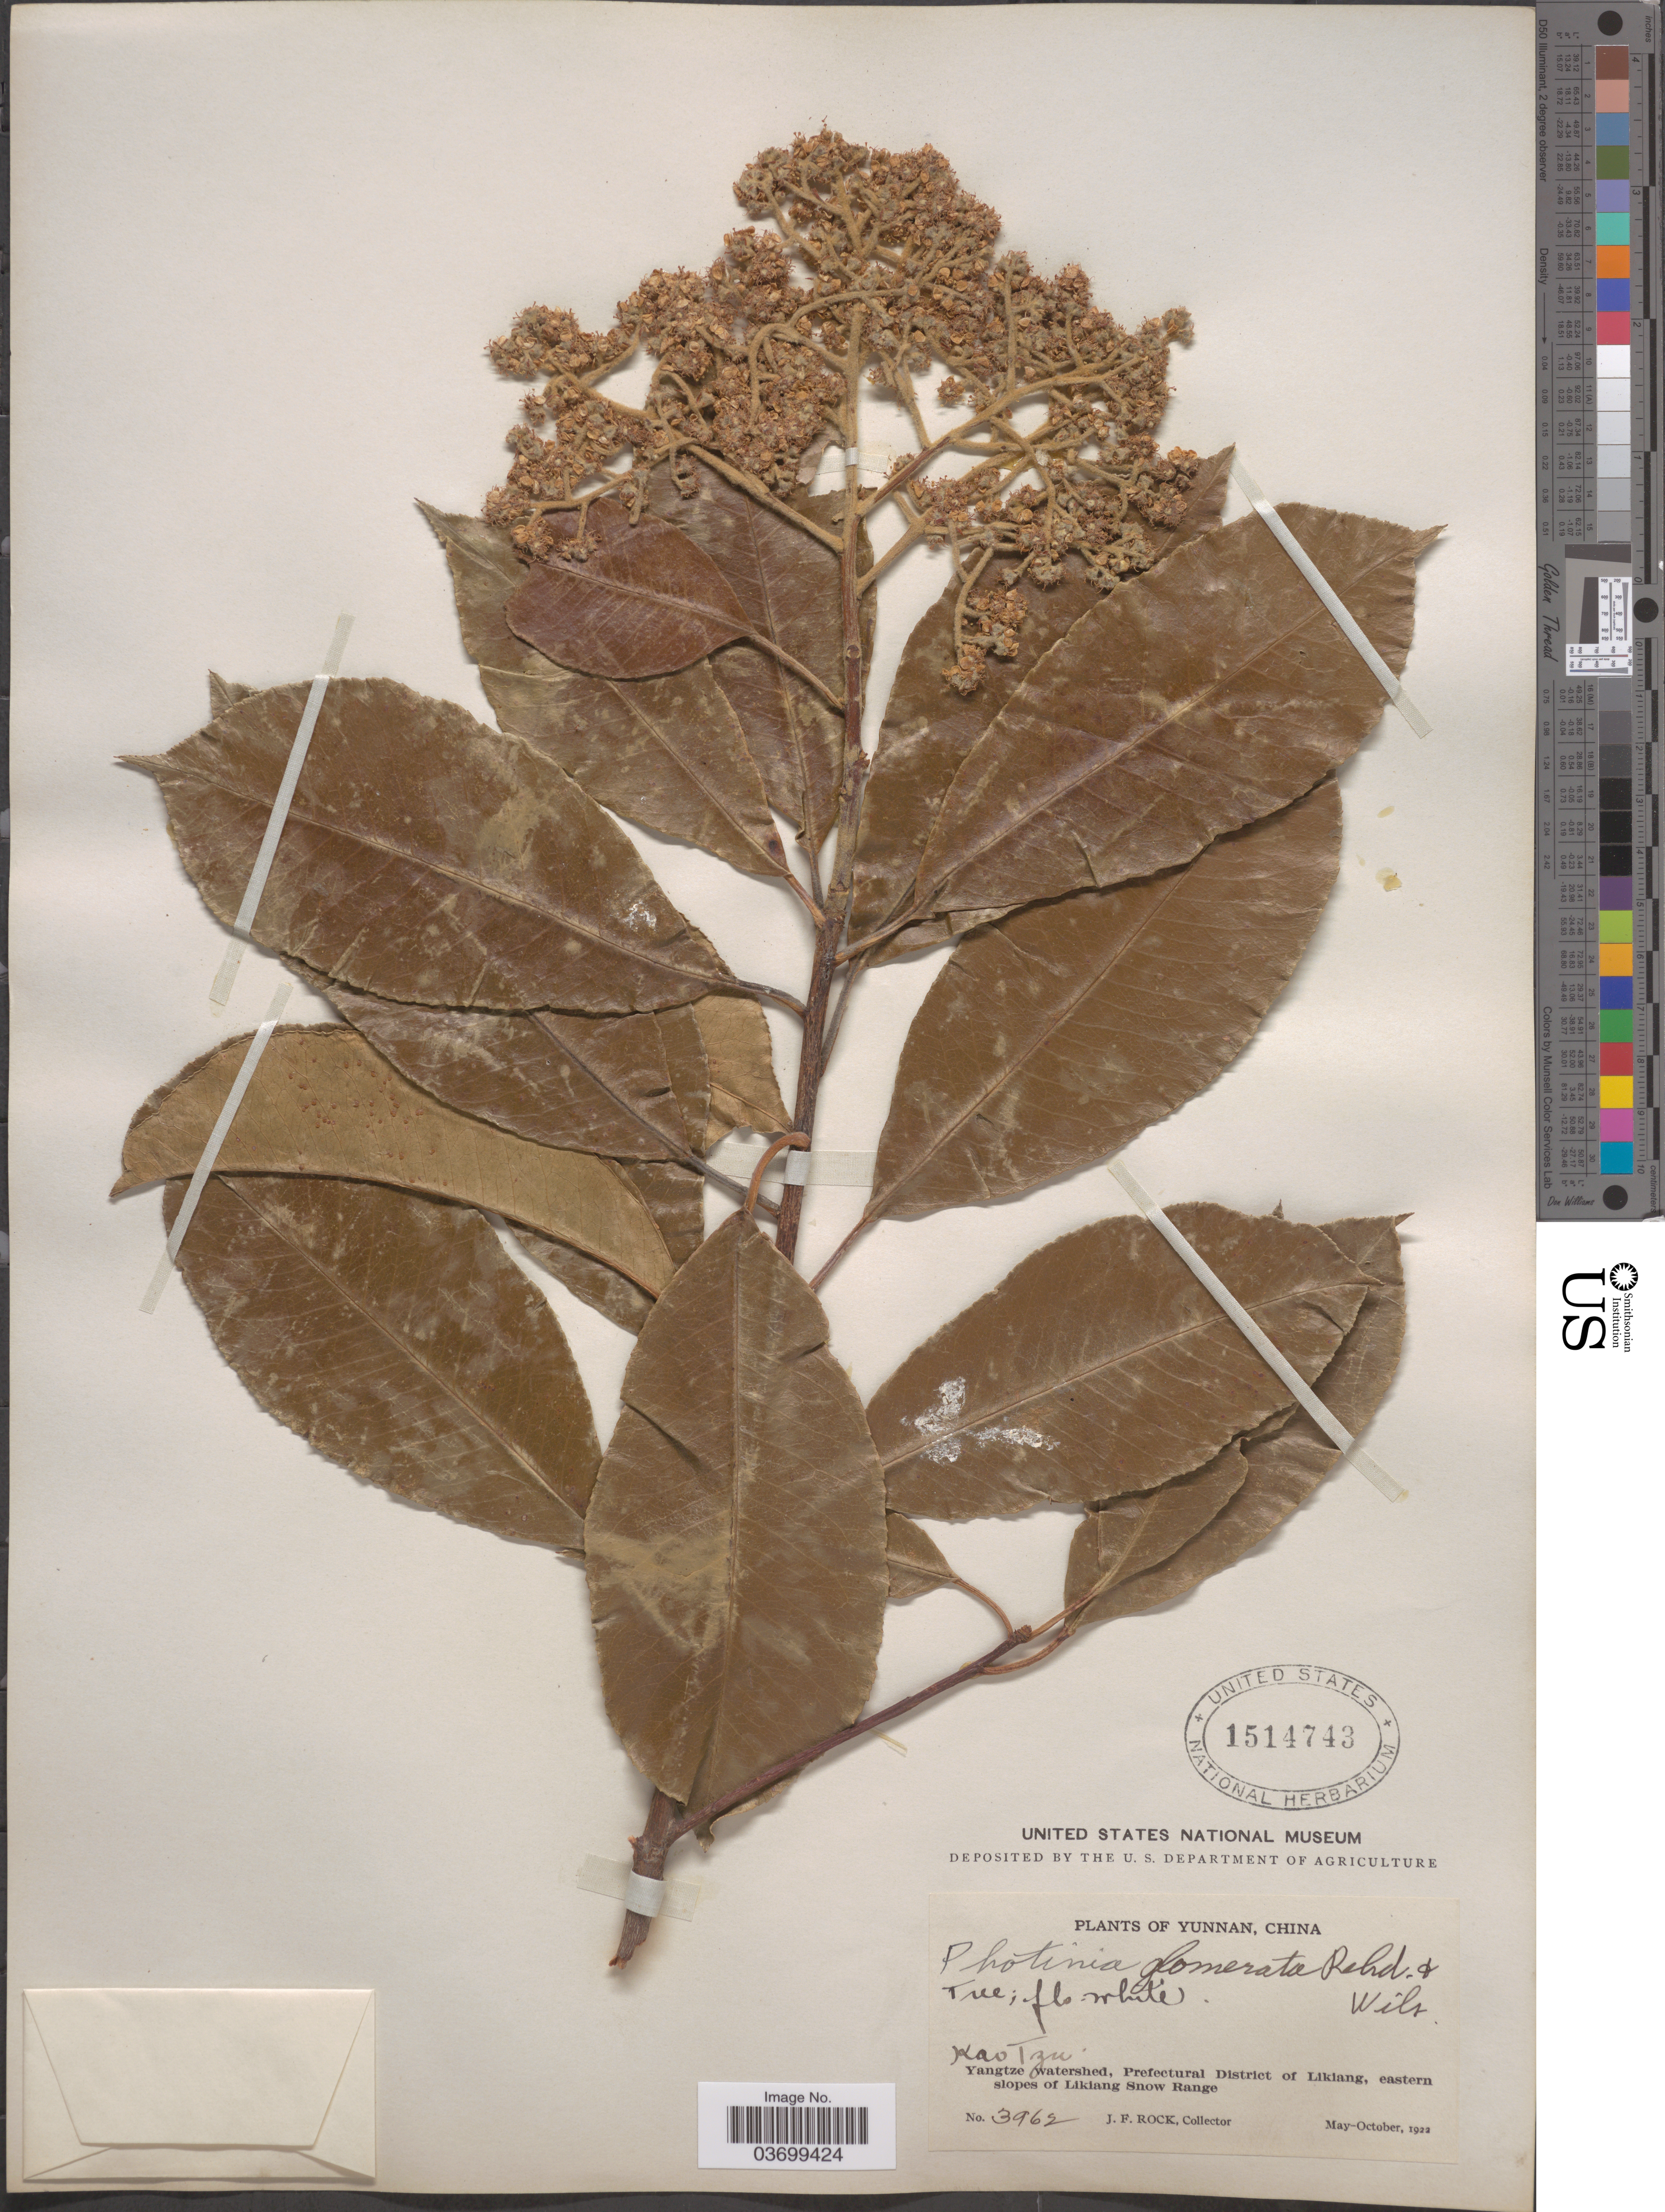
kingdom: Plantae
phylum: Tracheophyta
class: Magnoliopsida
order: Rosales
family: Rosaceae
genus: Photinia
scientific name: Photinia glomerata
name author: Rehder & E.H. Wilson in Sarg.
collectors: J. Rock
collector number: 3962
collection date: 1922-05/1922-10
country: China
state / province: Yunnan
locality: Kao Tzu. Yangtze watershed, Prefecture District of Likiang, eastern slopes of Likiang Snow Range.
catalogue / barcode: US 1514743